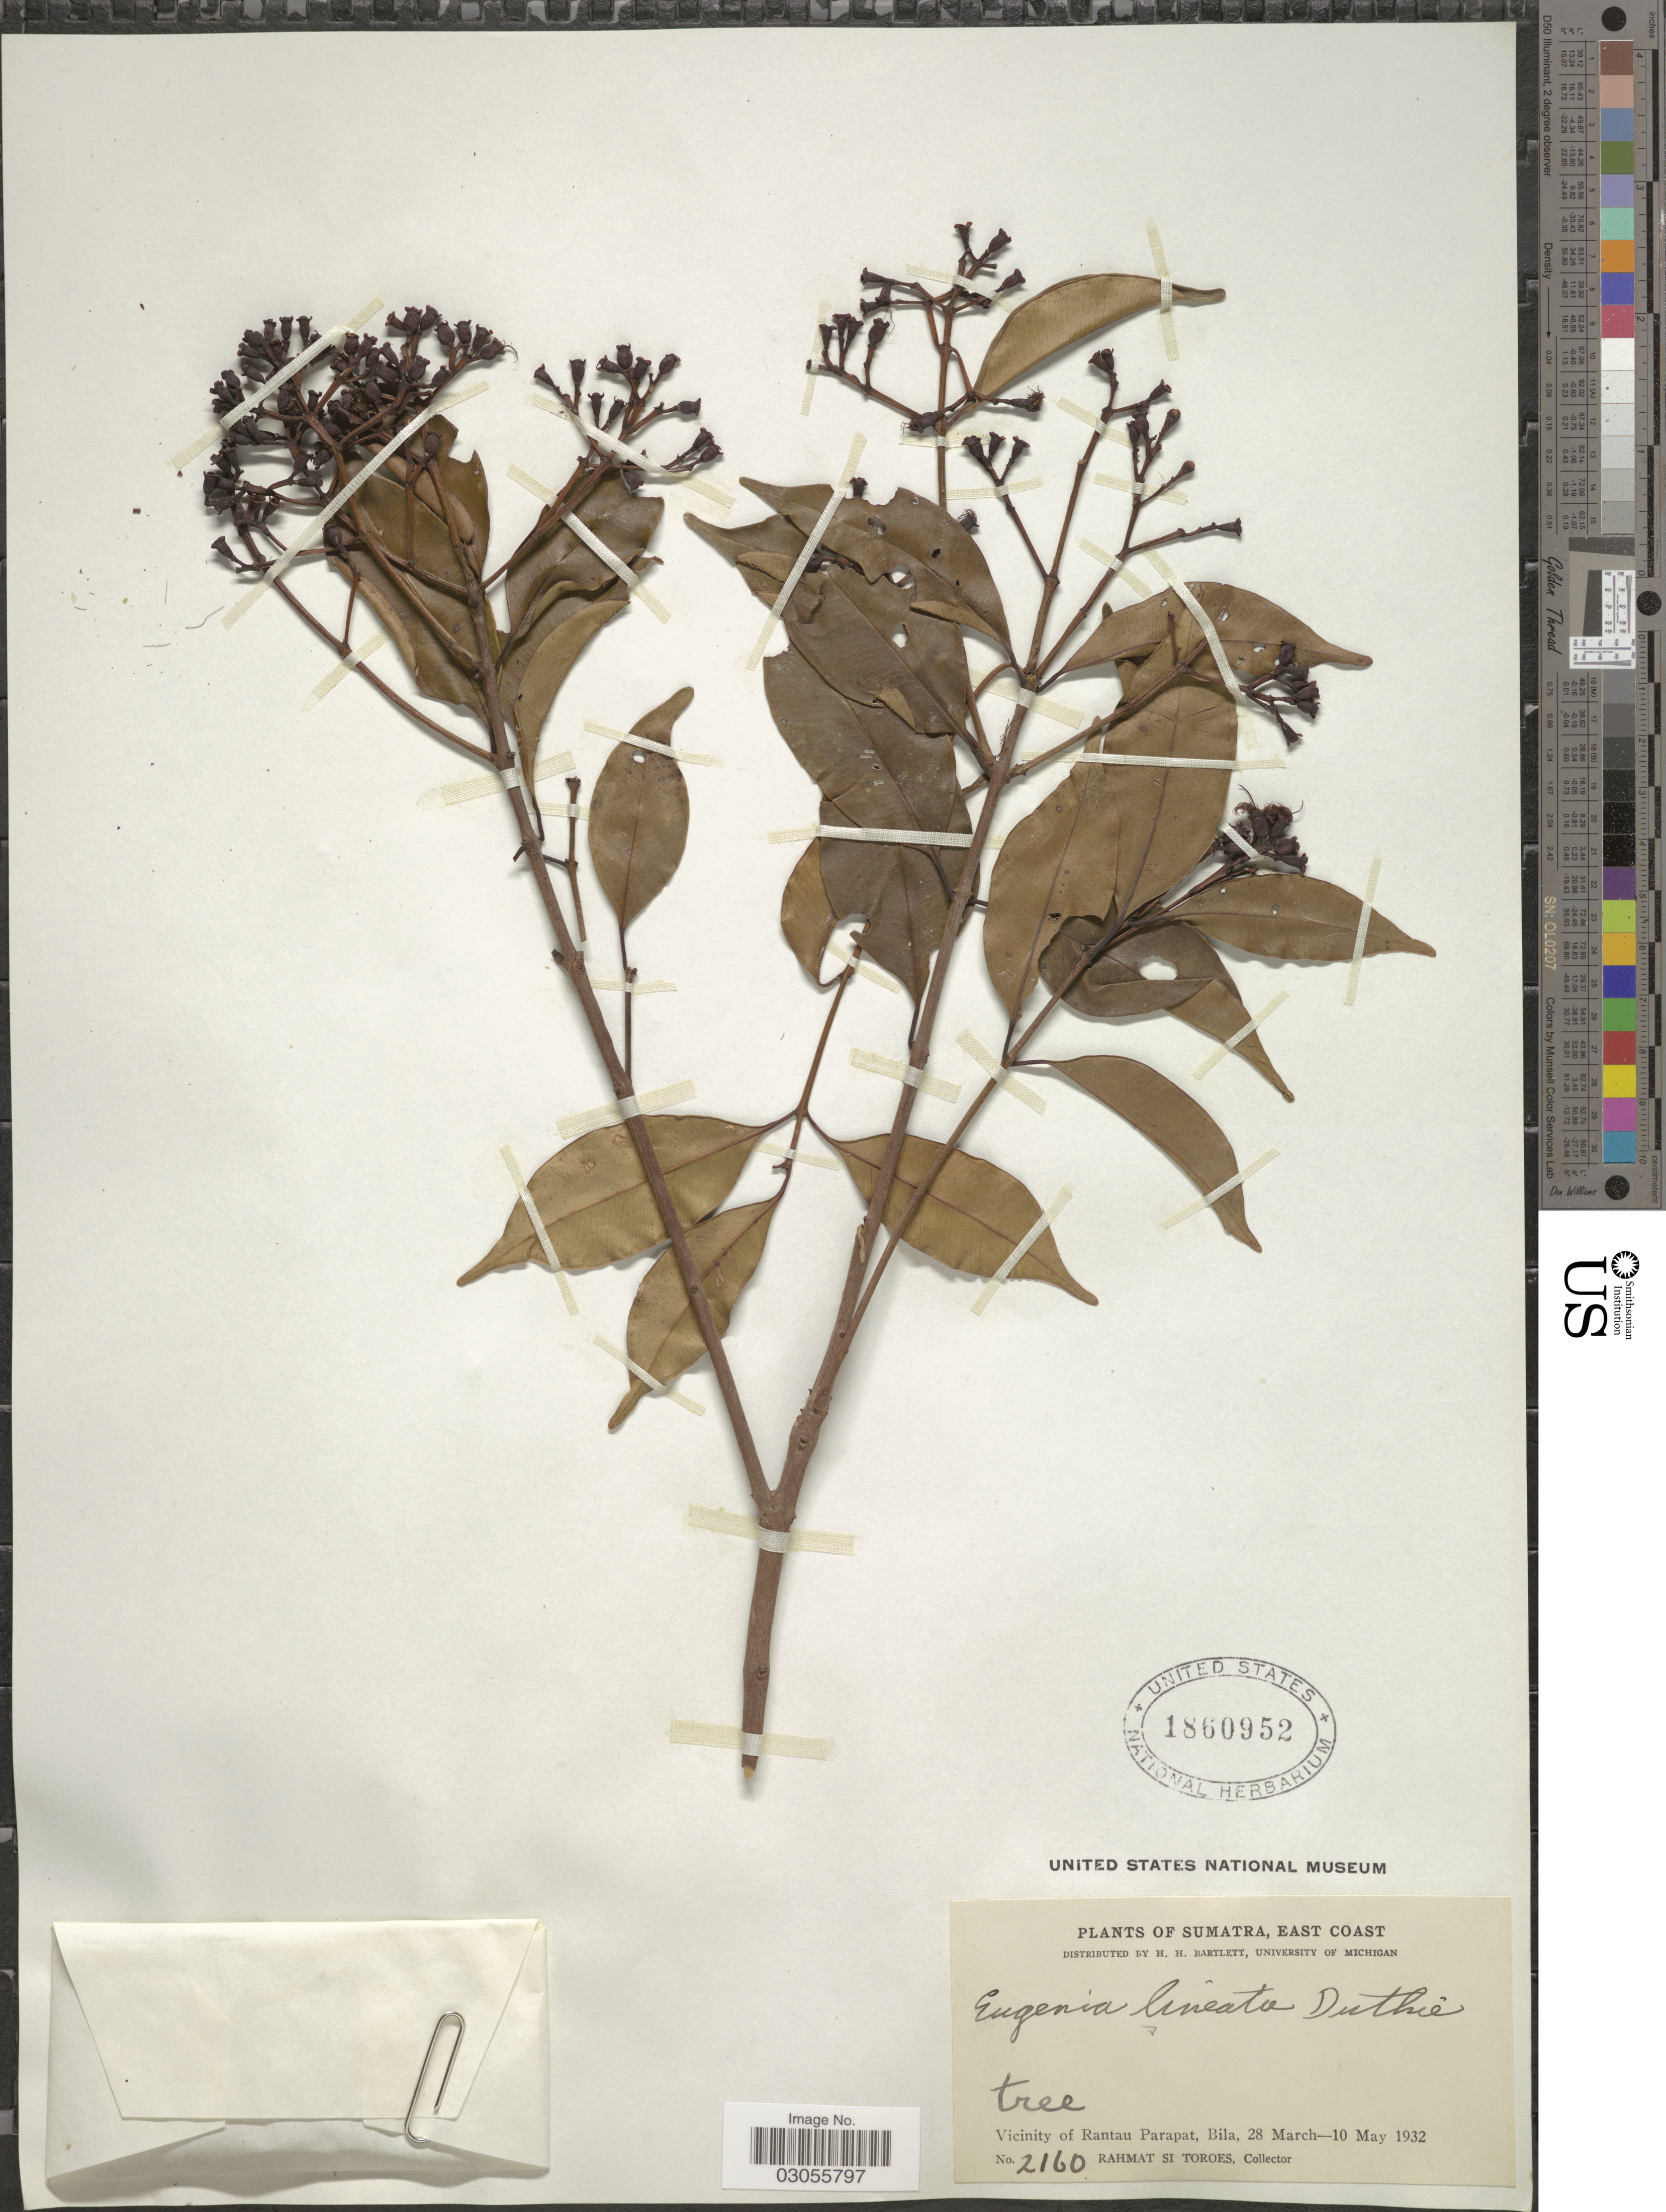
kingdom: Plantae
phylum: Tracheophyta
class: Magnoliopsida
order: Myrtales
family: Myrtaceae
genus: Syzygium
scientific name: Syzygium cerasiforme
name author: (Blume) Merr. & L.M. Perry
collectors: Rahmat Si Boeea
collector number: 2160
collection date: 1932-03-28/1932-05-10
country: Indonesia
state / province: Sumatra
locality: East Coast. Vicinity of Rantau Parapat, Bila.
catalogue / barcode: US 1860952